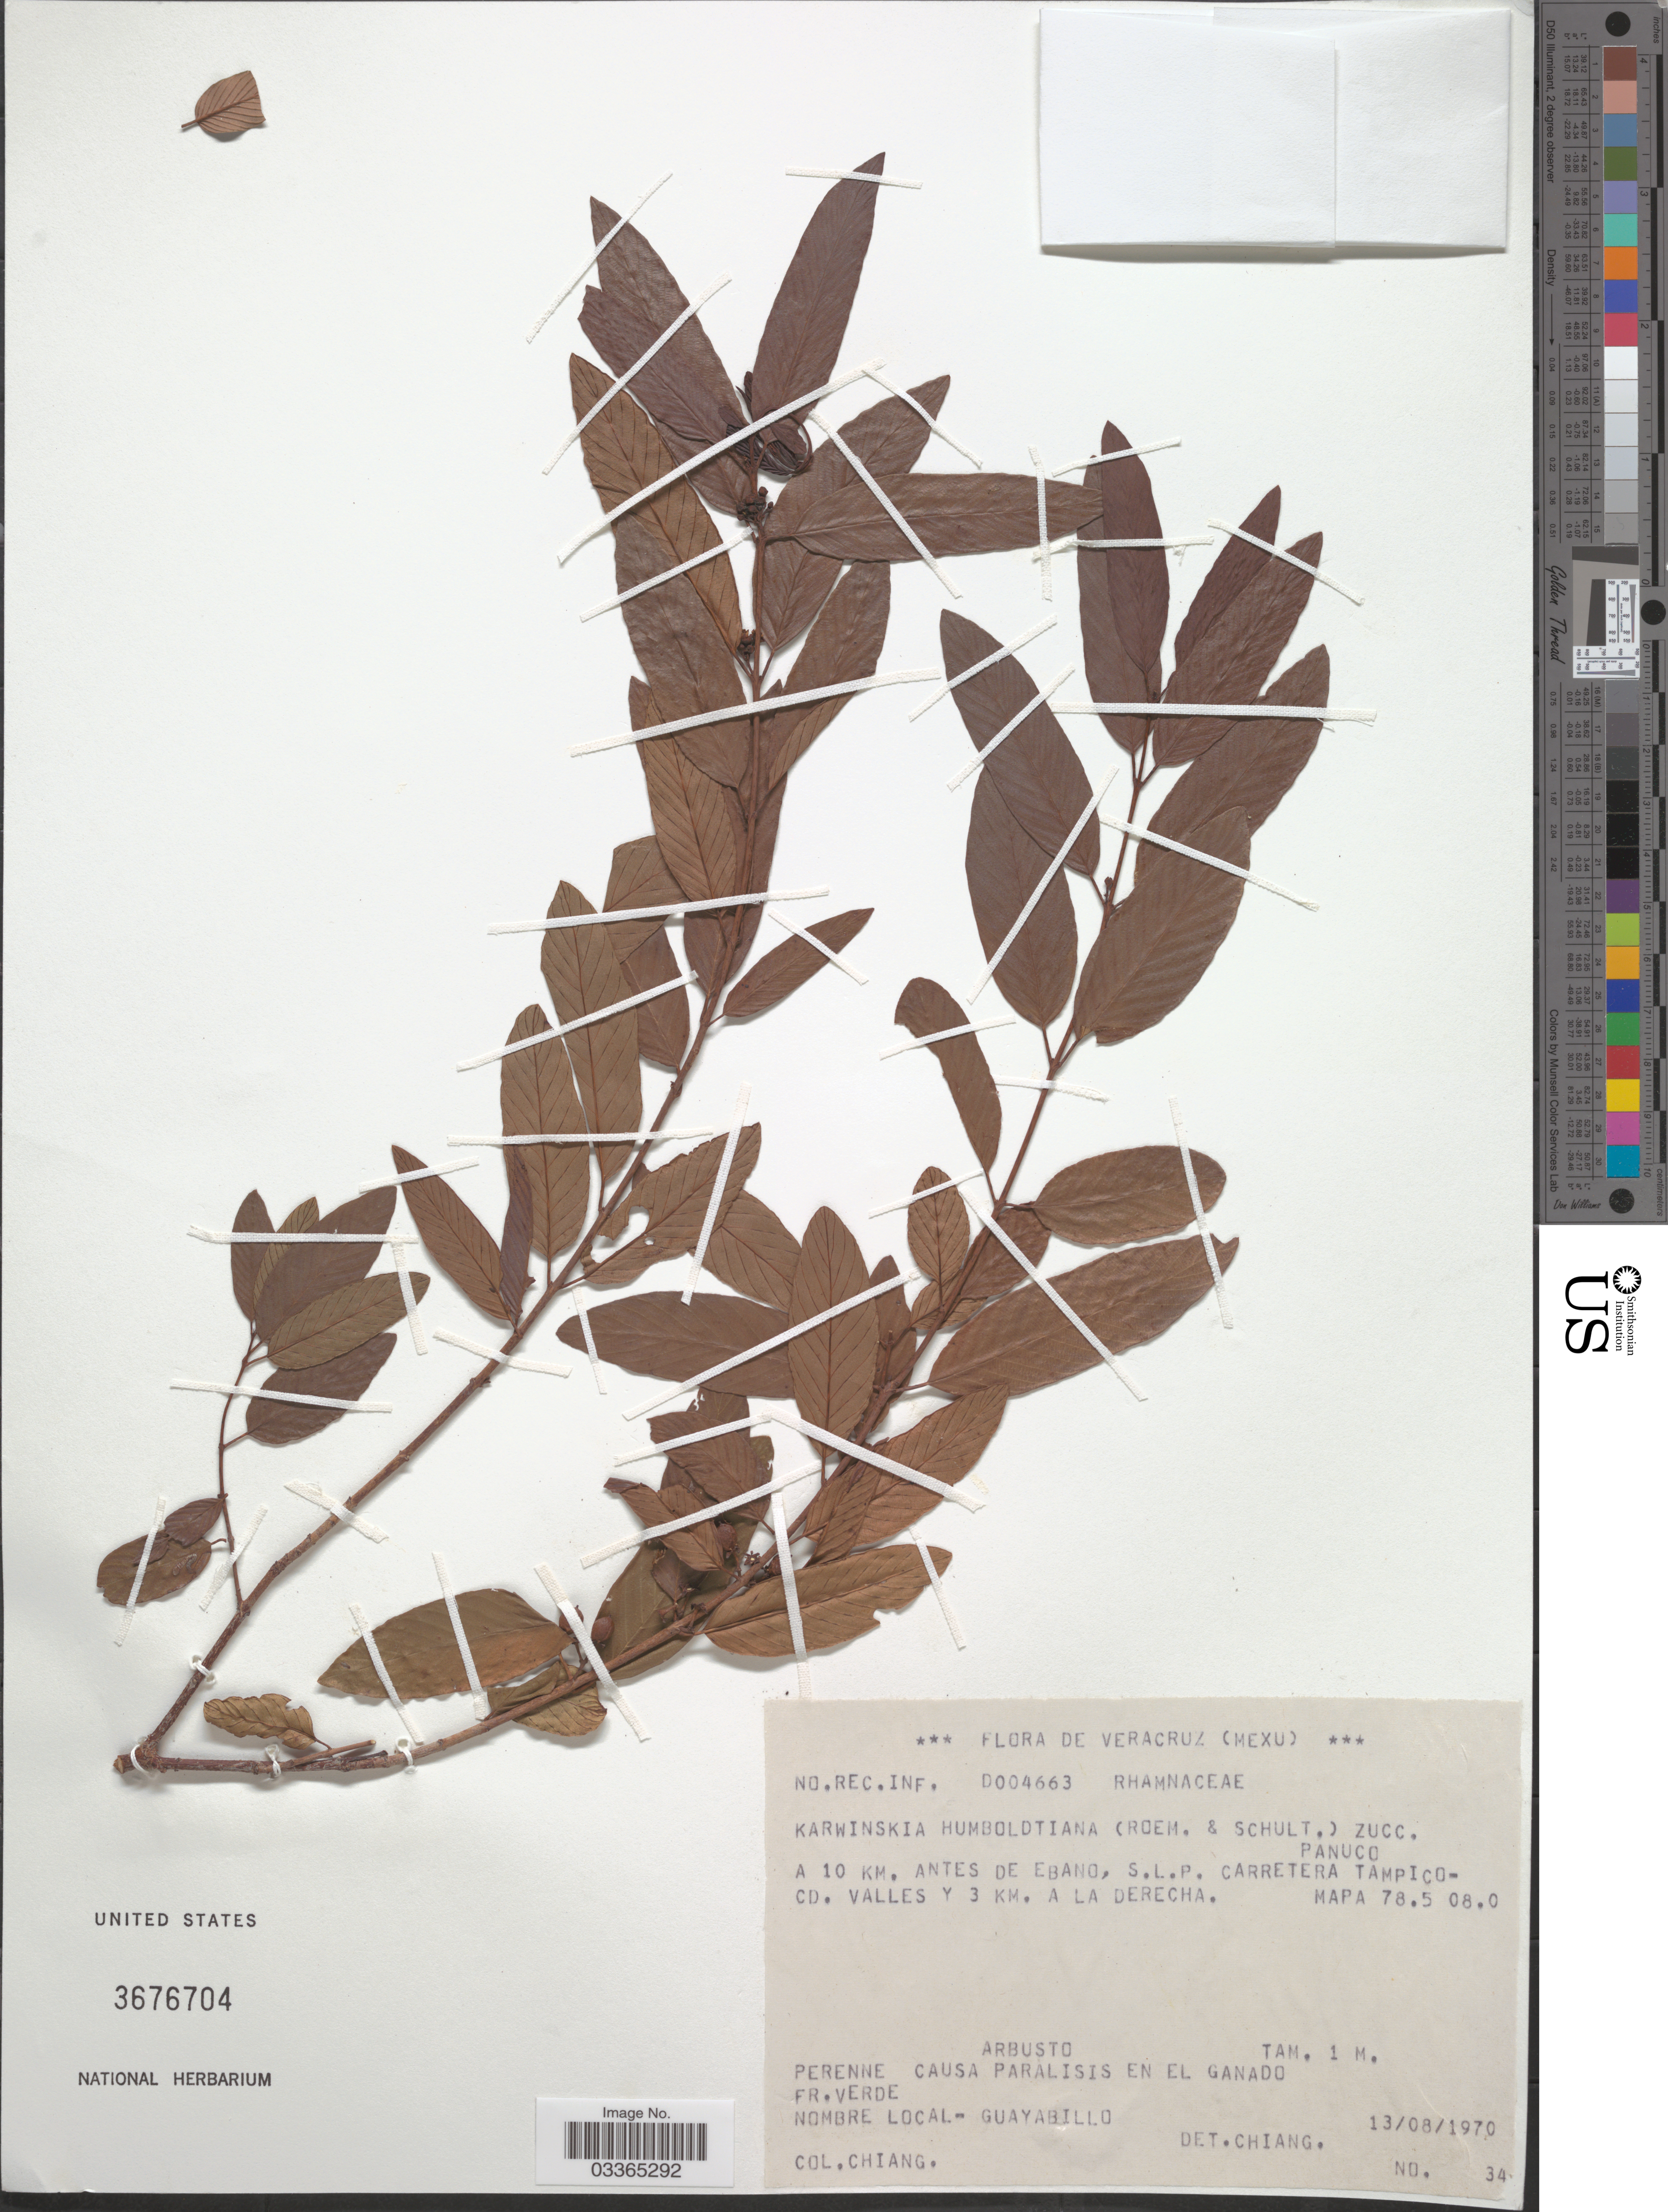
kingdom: Plantae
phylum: Tracheophyta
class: Magnoliopsida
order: Rosales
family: Rhamnaceae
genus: Karwinskia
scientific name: Karwinskia humboldtiana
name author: (Schult.) Zucc.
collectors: -. Chiang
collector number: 34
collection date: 1970-08-13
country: Mexico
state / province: Veracruz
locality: Veracruz. A 10 km. antes de Ebano, S.L.P. Carretera Tampico-CD. Valles y 3 km. a la derecha. Mapa 78.5 08.0.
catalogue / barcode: US 3676704